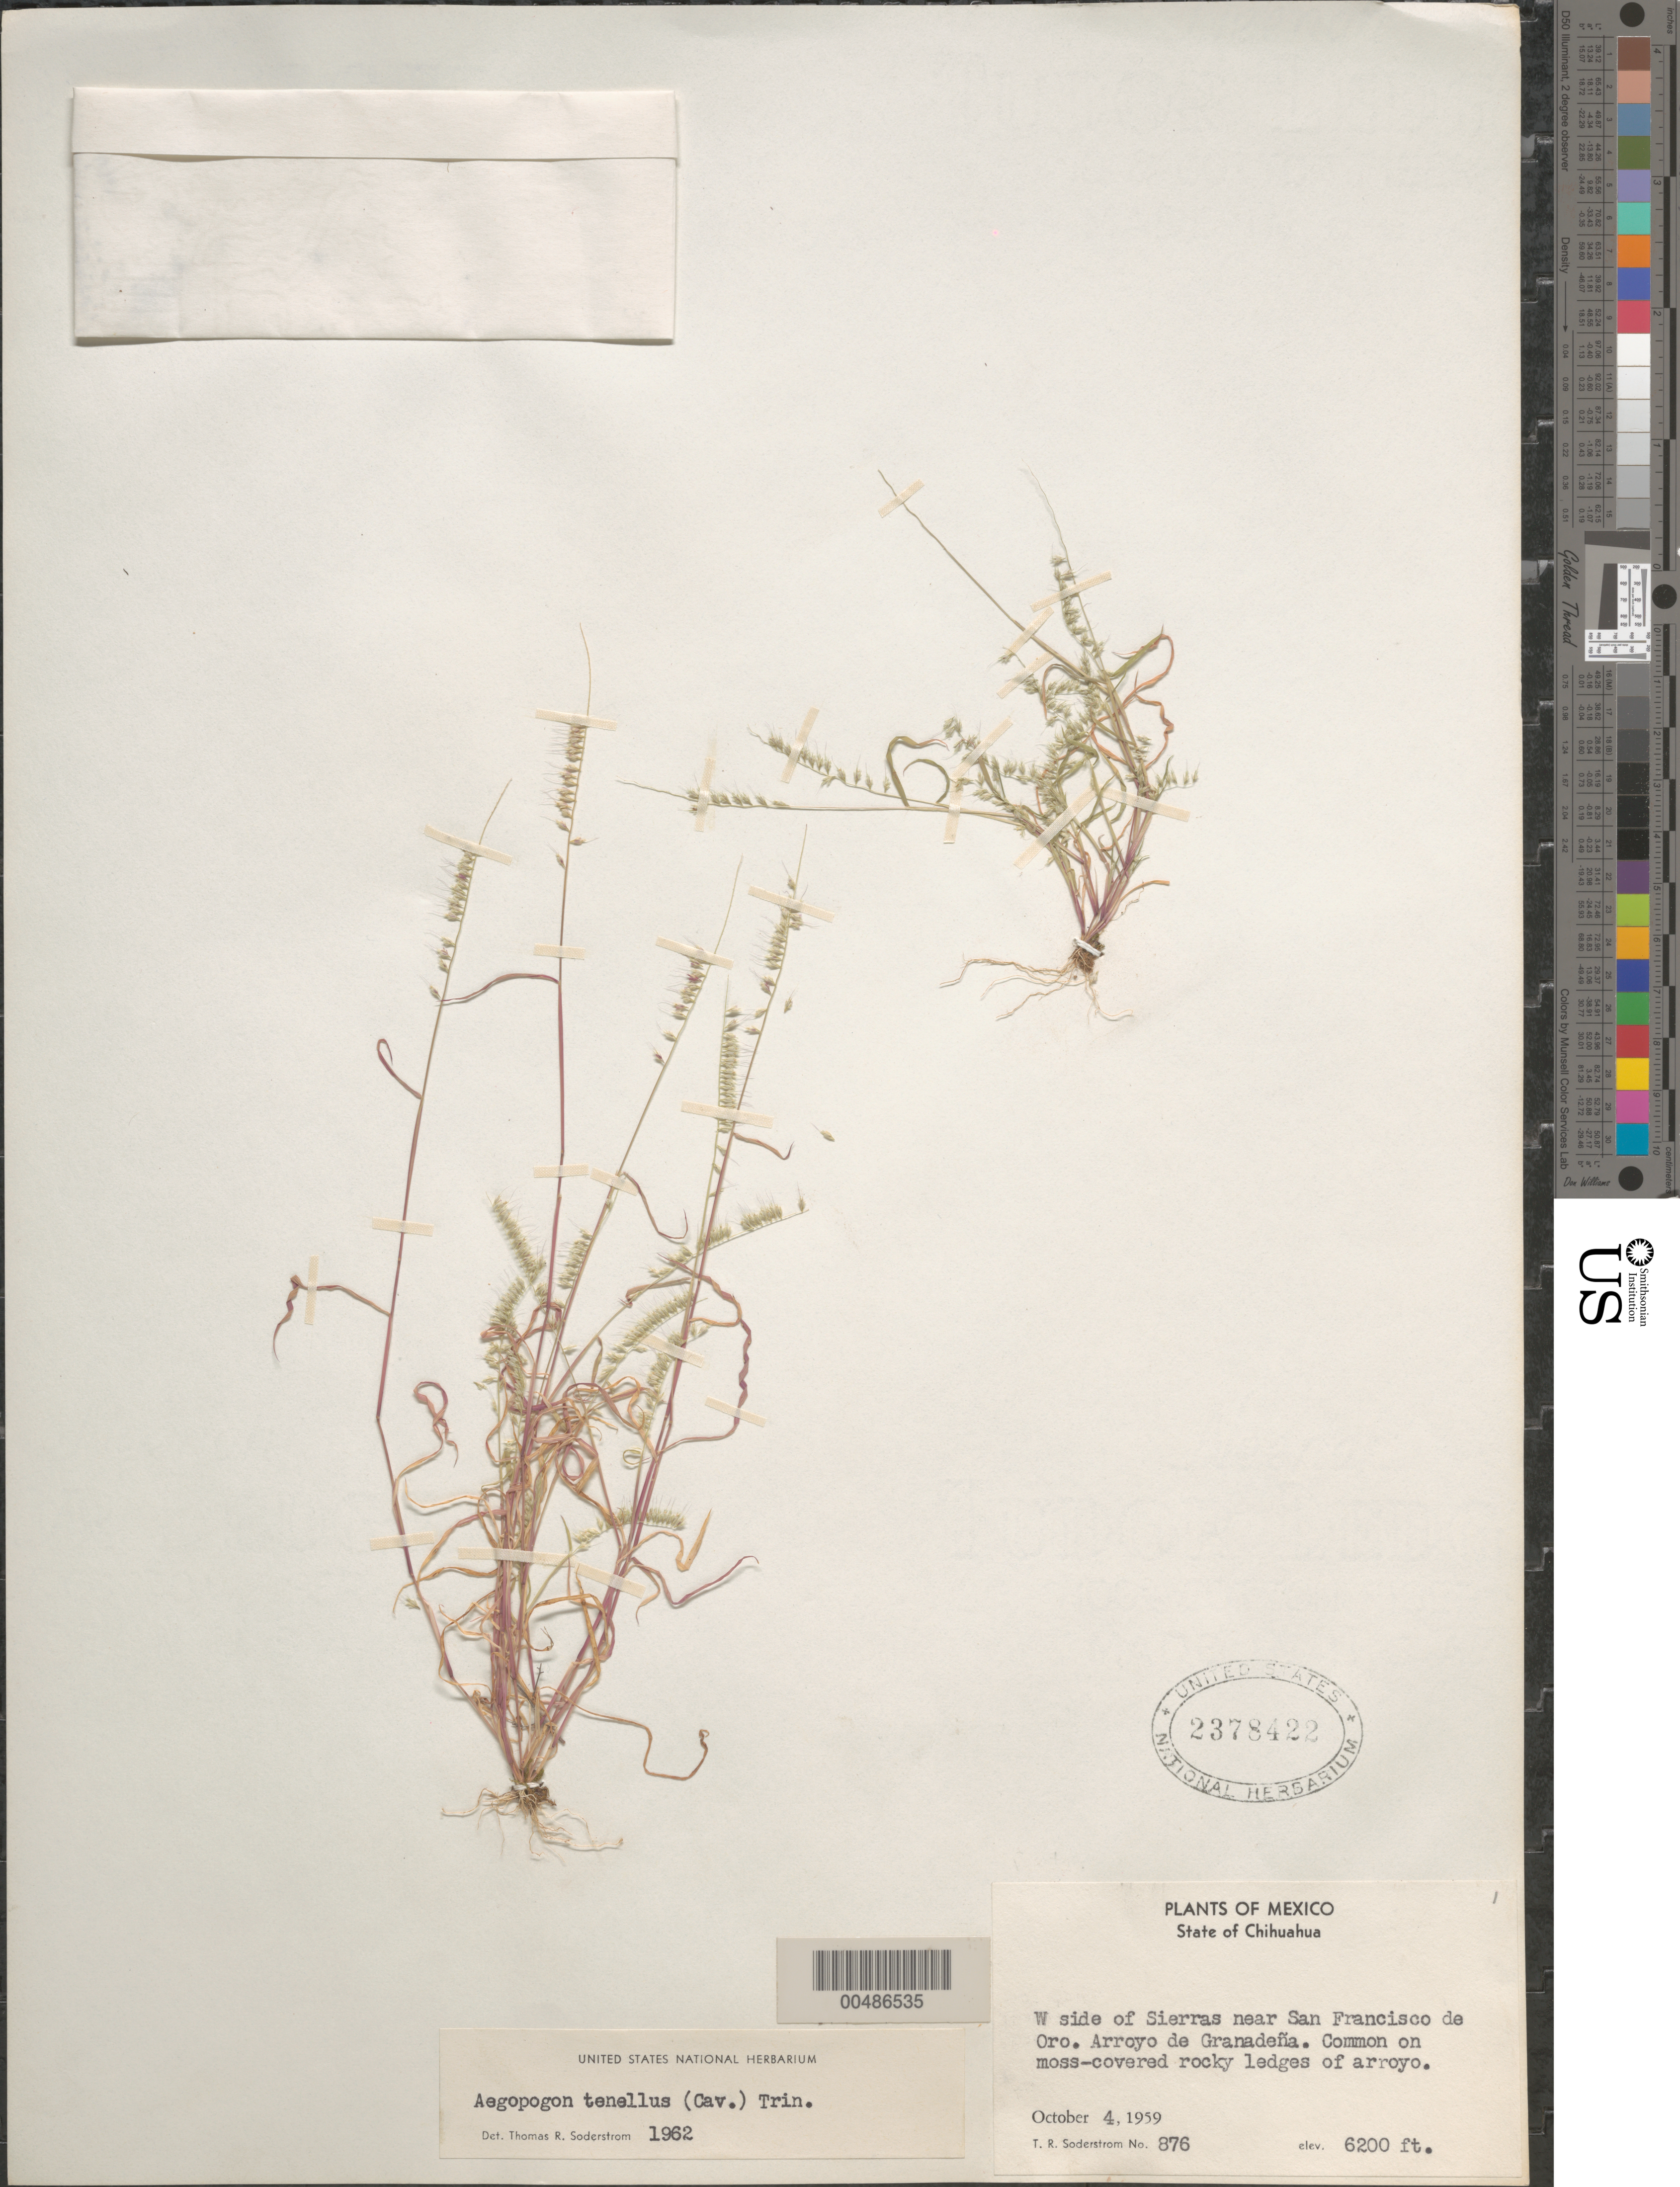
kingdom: Plantae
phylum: Tracheophyta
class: Liliopsida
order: Poales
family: Poaceae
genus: Aegopogon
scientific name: Aegopogon tenellus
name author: (DC.) Trin.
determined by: Soderstrom, T. R.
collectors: T. R. Soderstrom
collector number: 876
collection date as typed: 4 Oct 1959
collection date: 1959-10-04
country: Mexico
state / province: Chihuahua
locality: W side of Sierras near San Francisco de Oro. Arroyo de Granadeña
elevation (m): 1890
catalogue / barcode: US 2378422